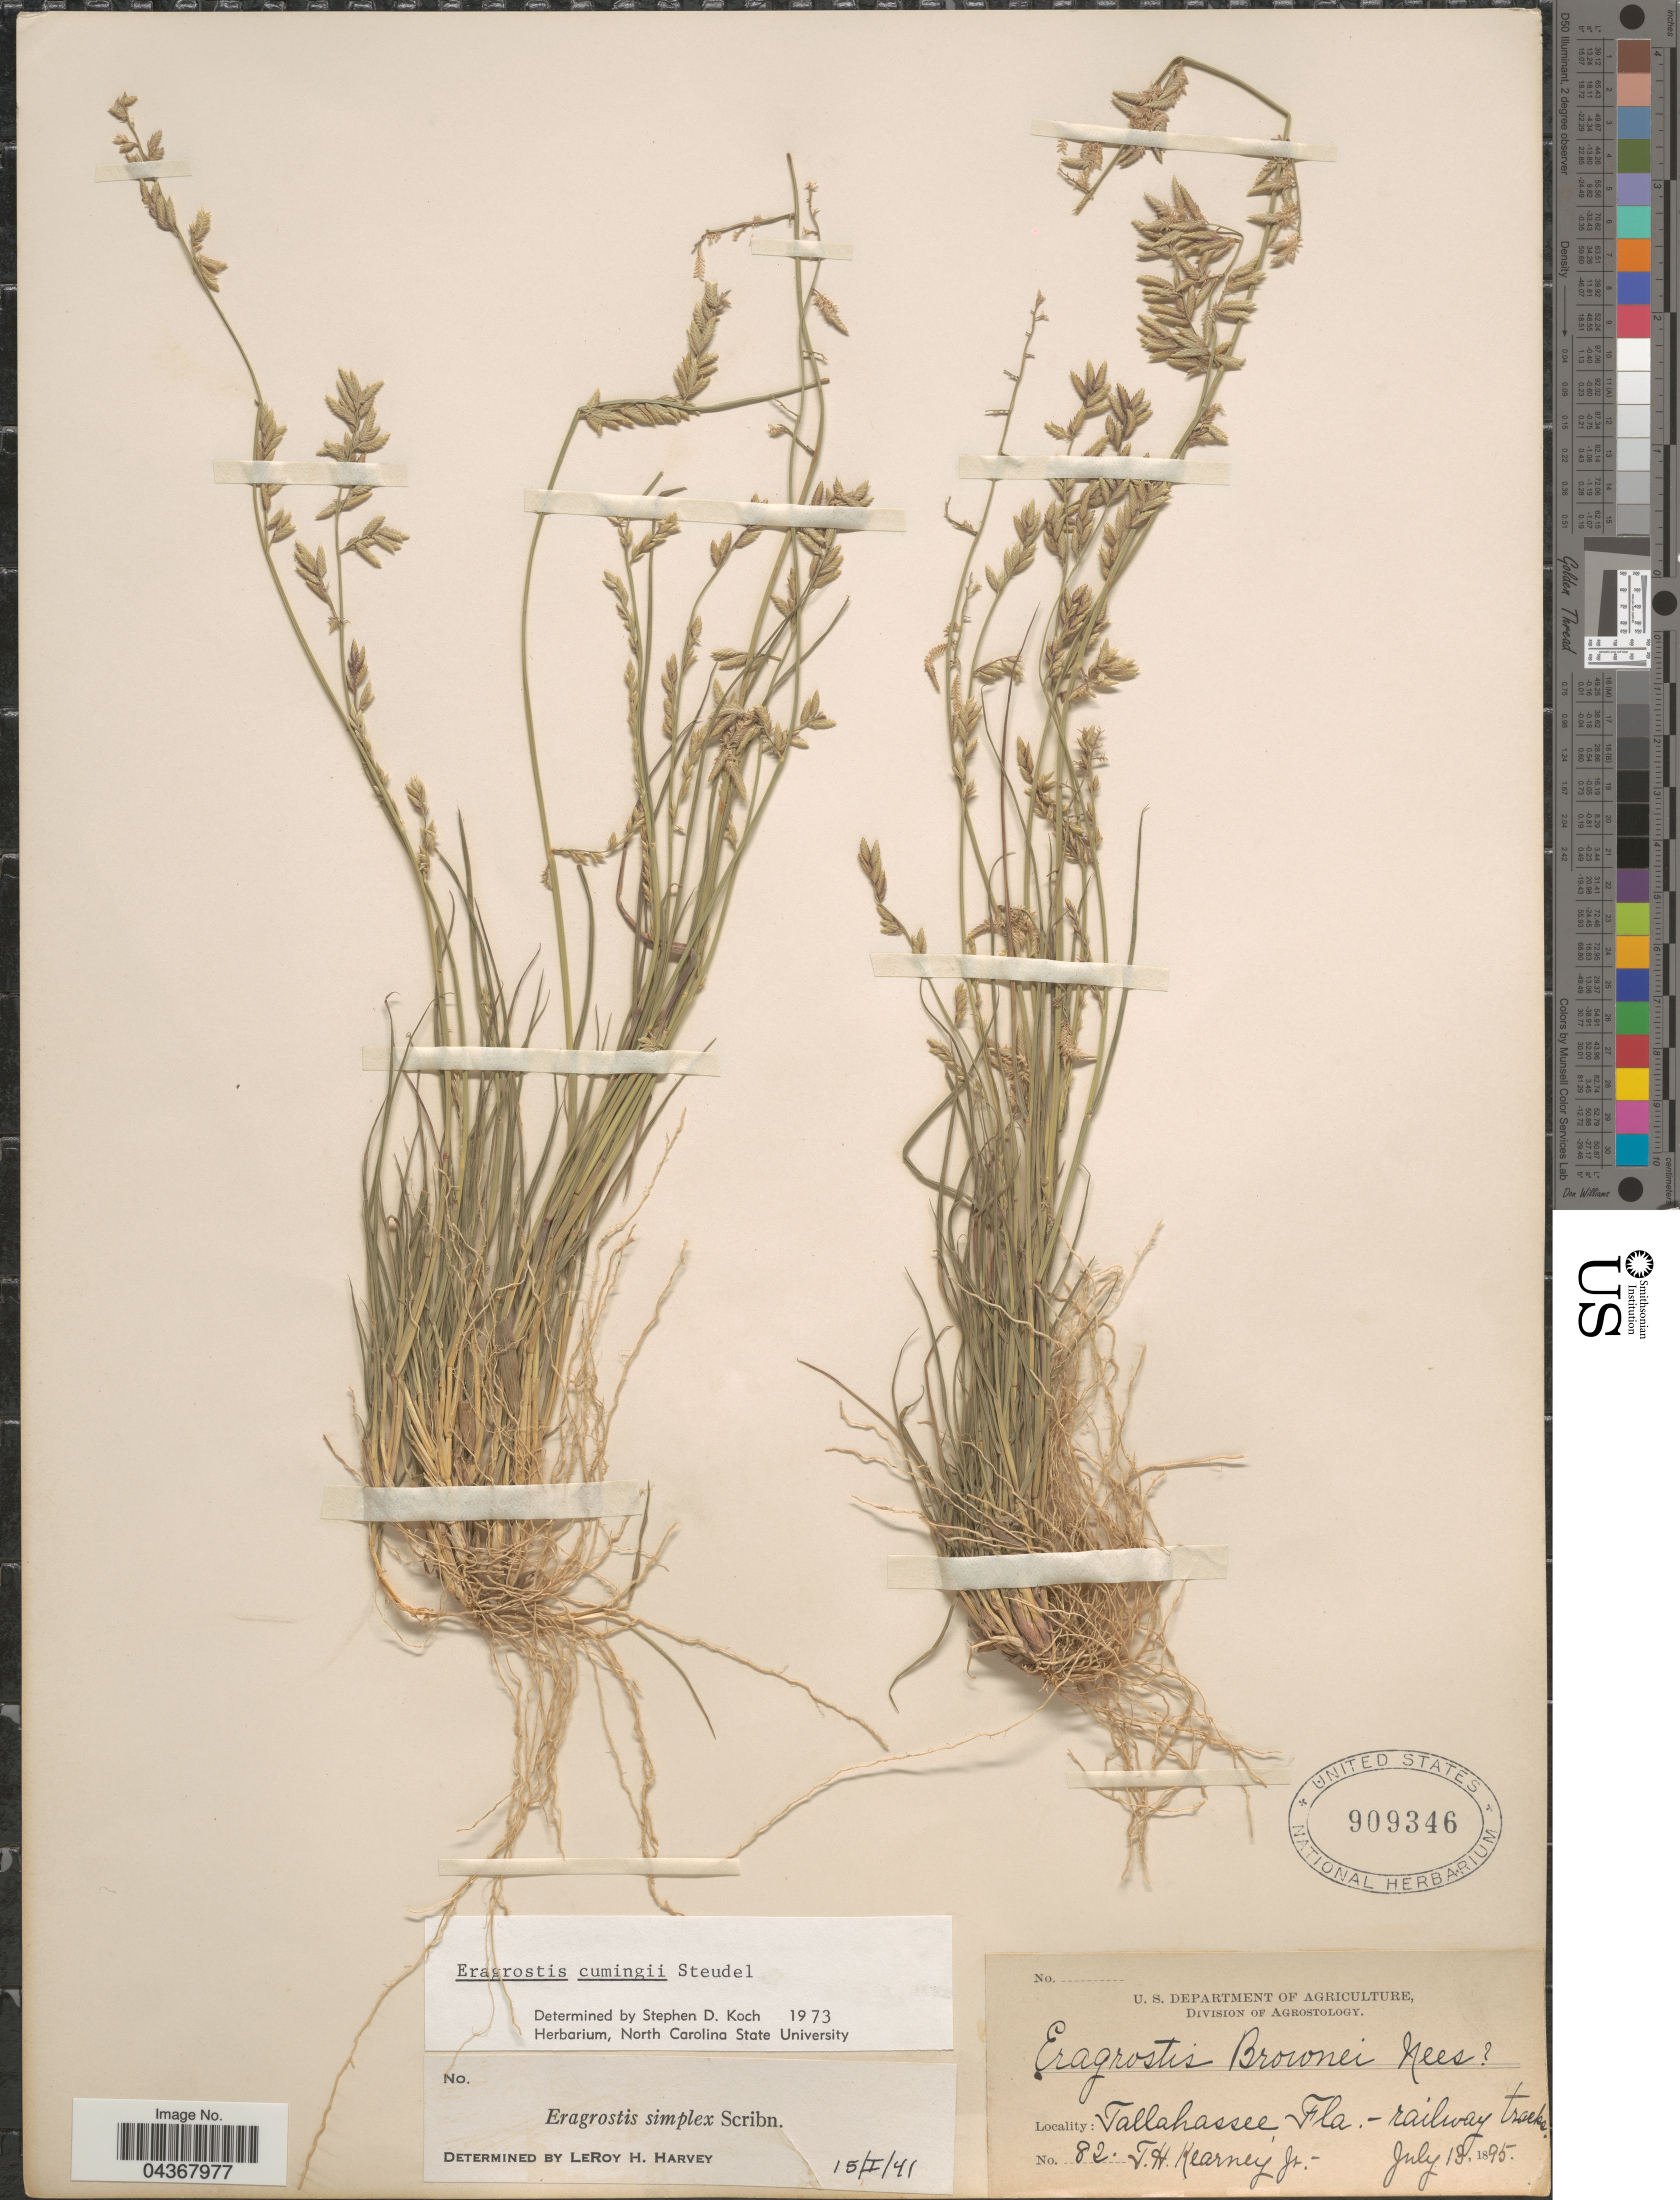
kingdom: Plantae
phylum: Tracheophyta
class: Liliopsida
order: Poales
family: Poaceae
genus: Eragrostis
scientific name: Eragrostis cumingii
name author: Steud.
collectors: T. H. Kearney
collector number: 82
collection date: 1895-07-13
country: United States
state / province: Florida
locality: Tallahassee - railway tracks.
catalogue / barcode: US 909346